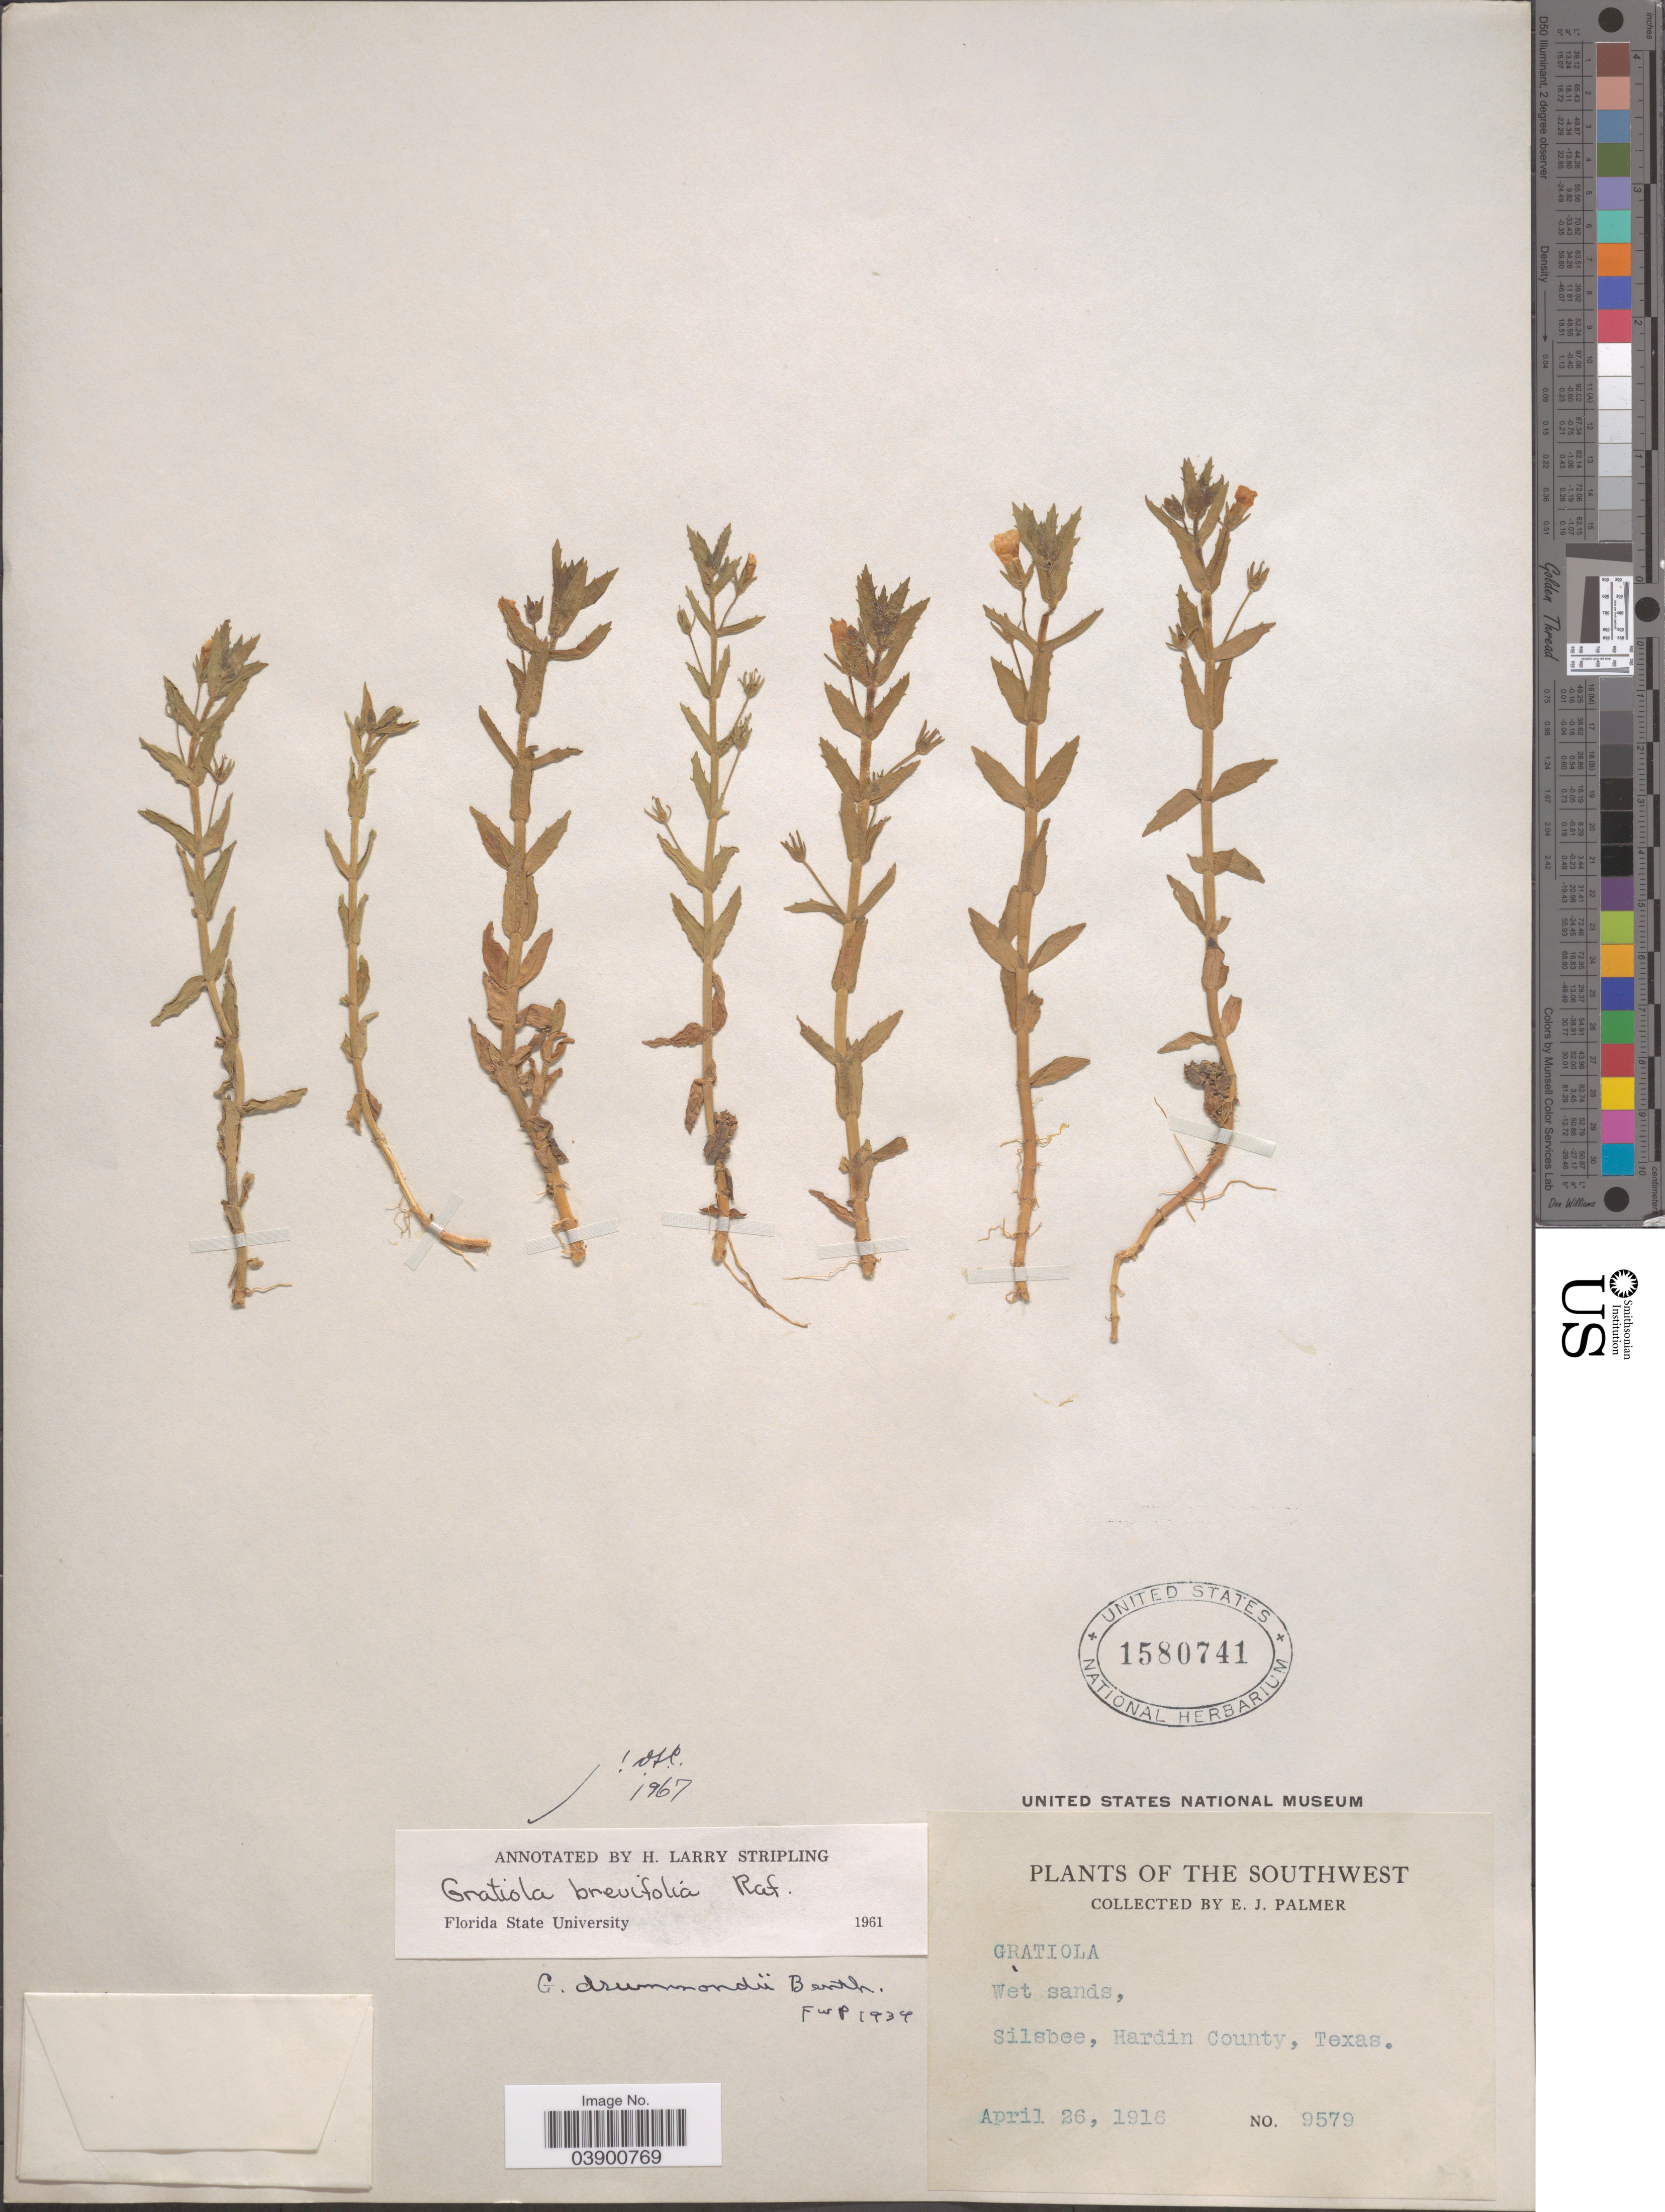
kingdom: Plantae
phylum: Tracheophyta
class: Magnoliopsida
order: Lamiales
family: Plantaginaceae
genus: Gratiola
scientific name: Gratiola brevifolia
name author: Raf.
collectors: E. J. Palmer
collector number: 9579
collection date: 1916-04-26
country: United States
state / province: Texas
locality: The Southwest. Silsbee, Hardin County.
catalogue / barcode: US 1580741